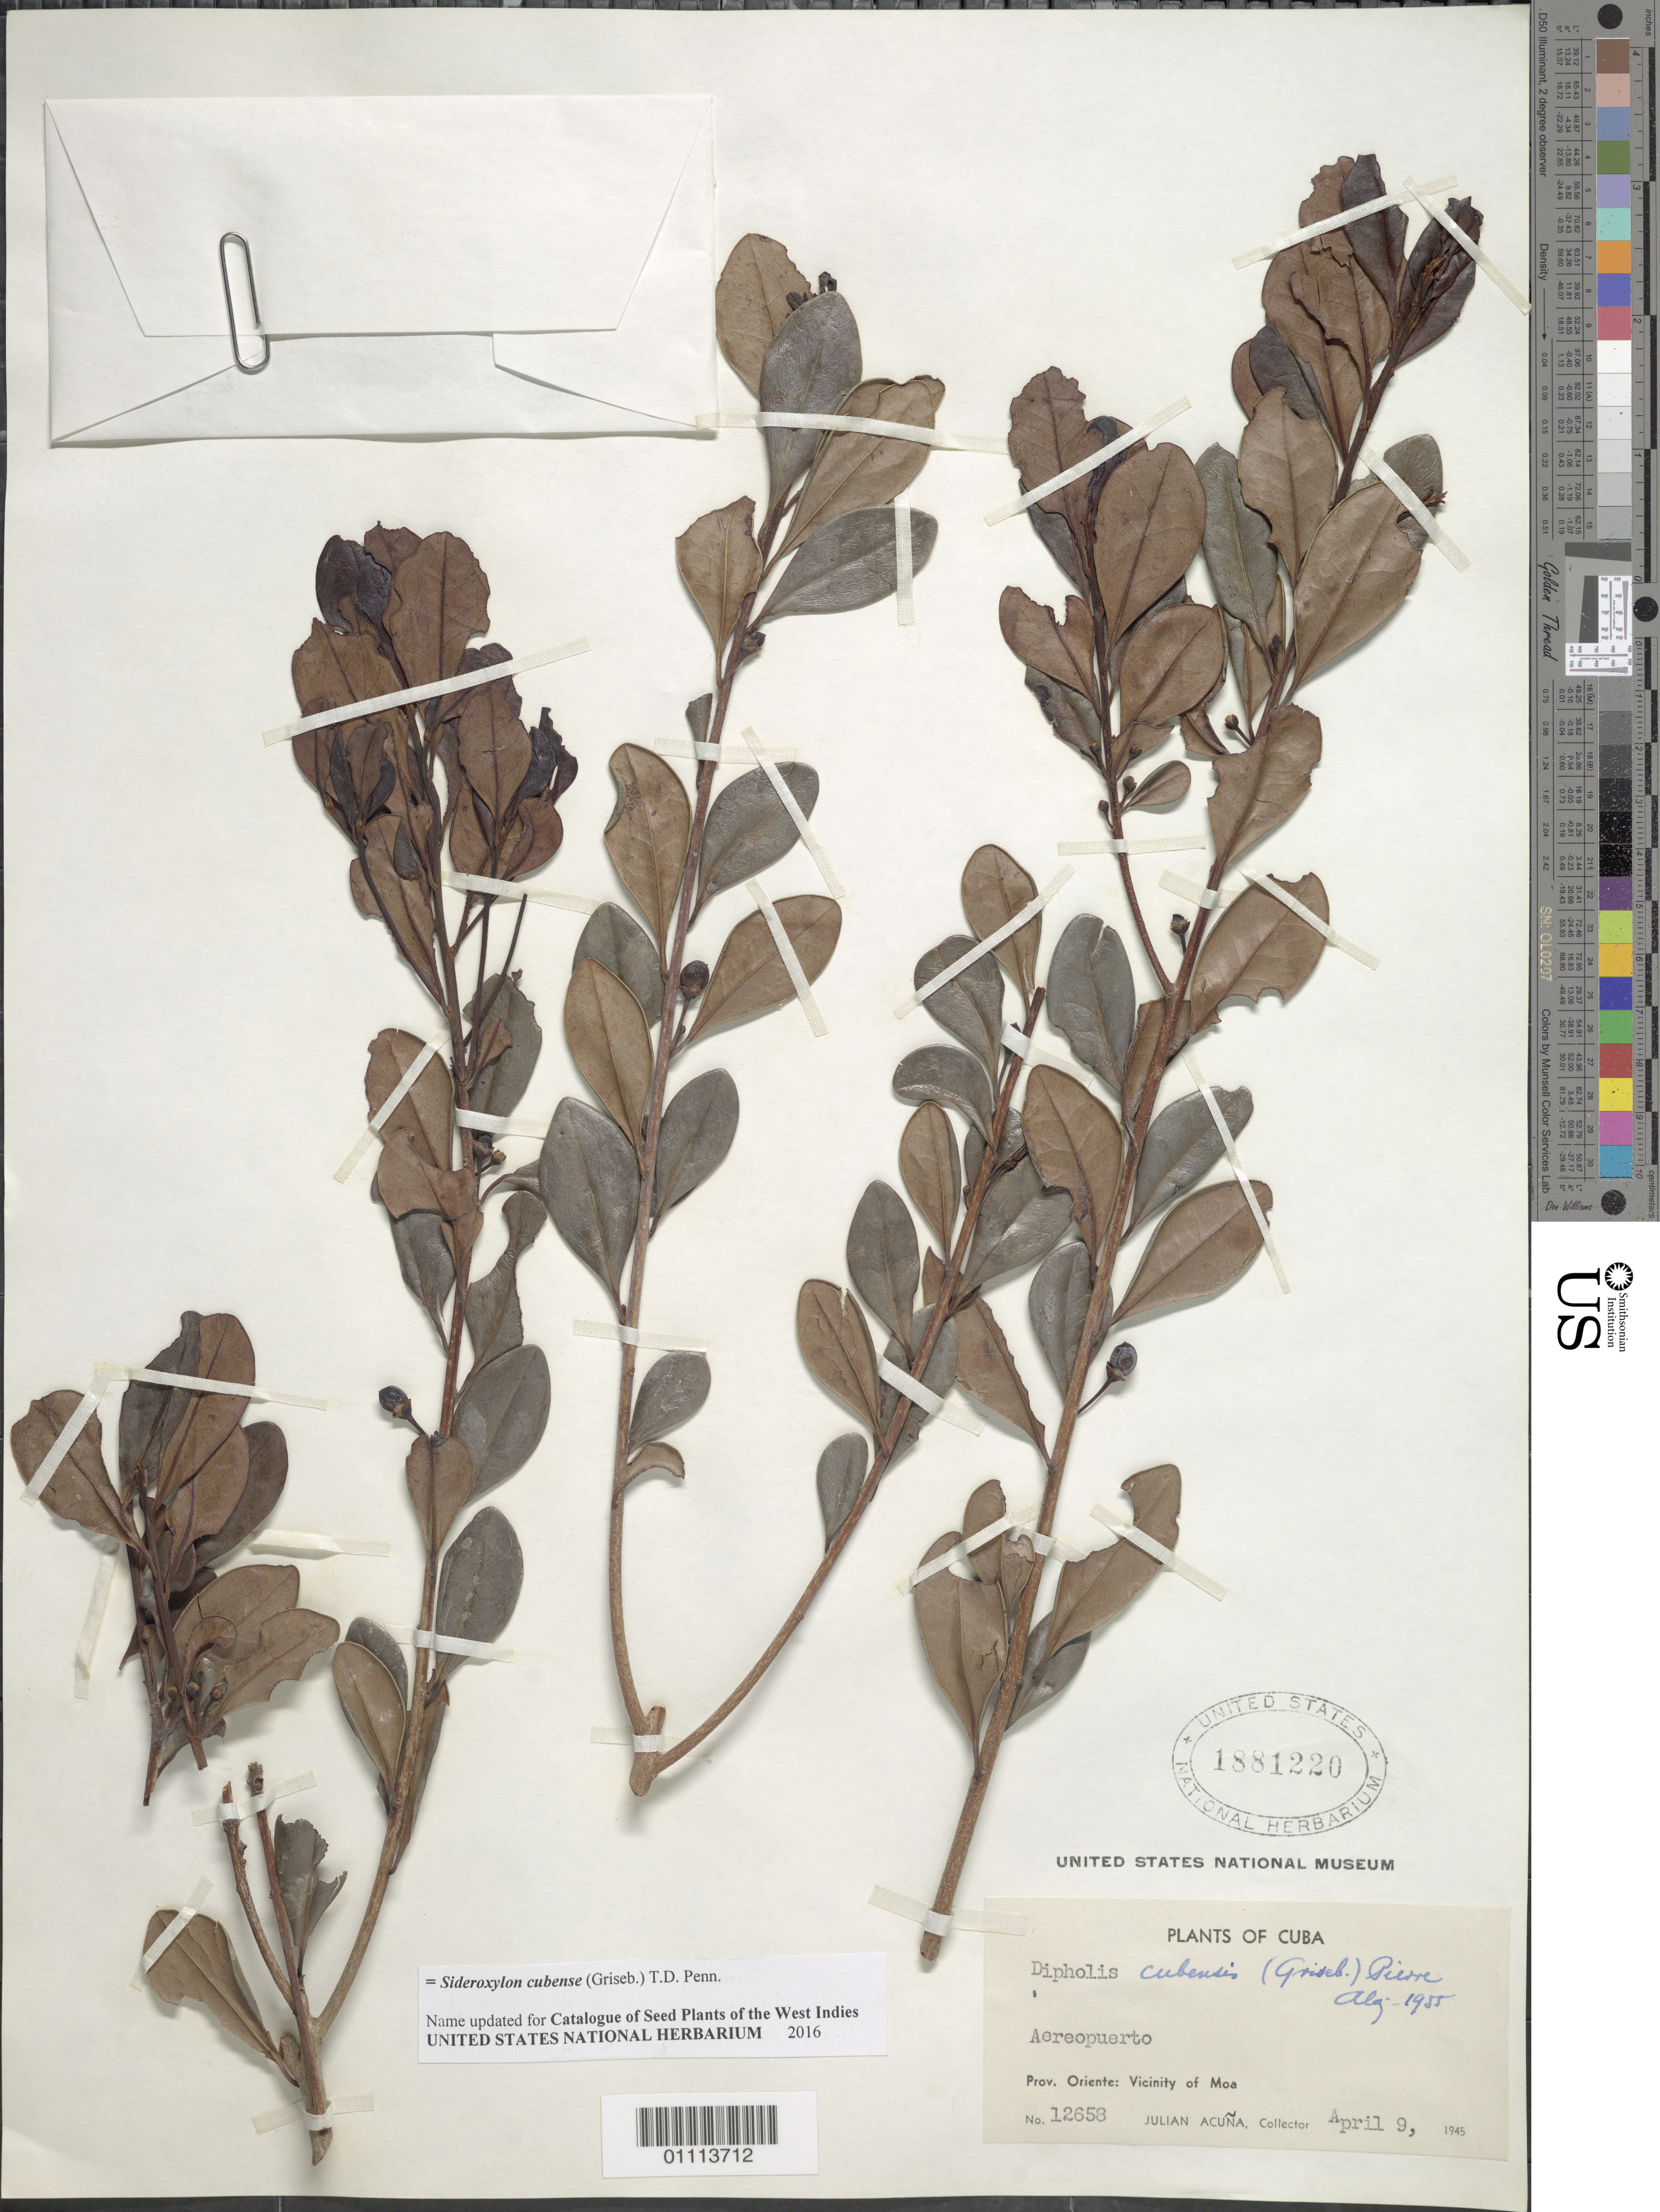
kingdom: Plantae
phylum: Tracheophyta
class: Magnoliopsida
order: Ericales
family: Sapotaceae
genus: Dipholis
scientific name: Dipholis cubensis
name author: (Griseb.) Pierre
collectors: J. Acuña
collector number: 12658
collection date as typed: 09 Apr 1945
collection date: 1945-04-09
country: Cuba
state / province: Holguín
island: Cuba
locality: Moa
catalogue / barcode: US 1881220